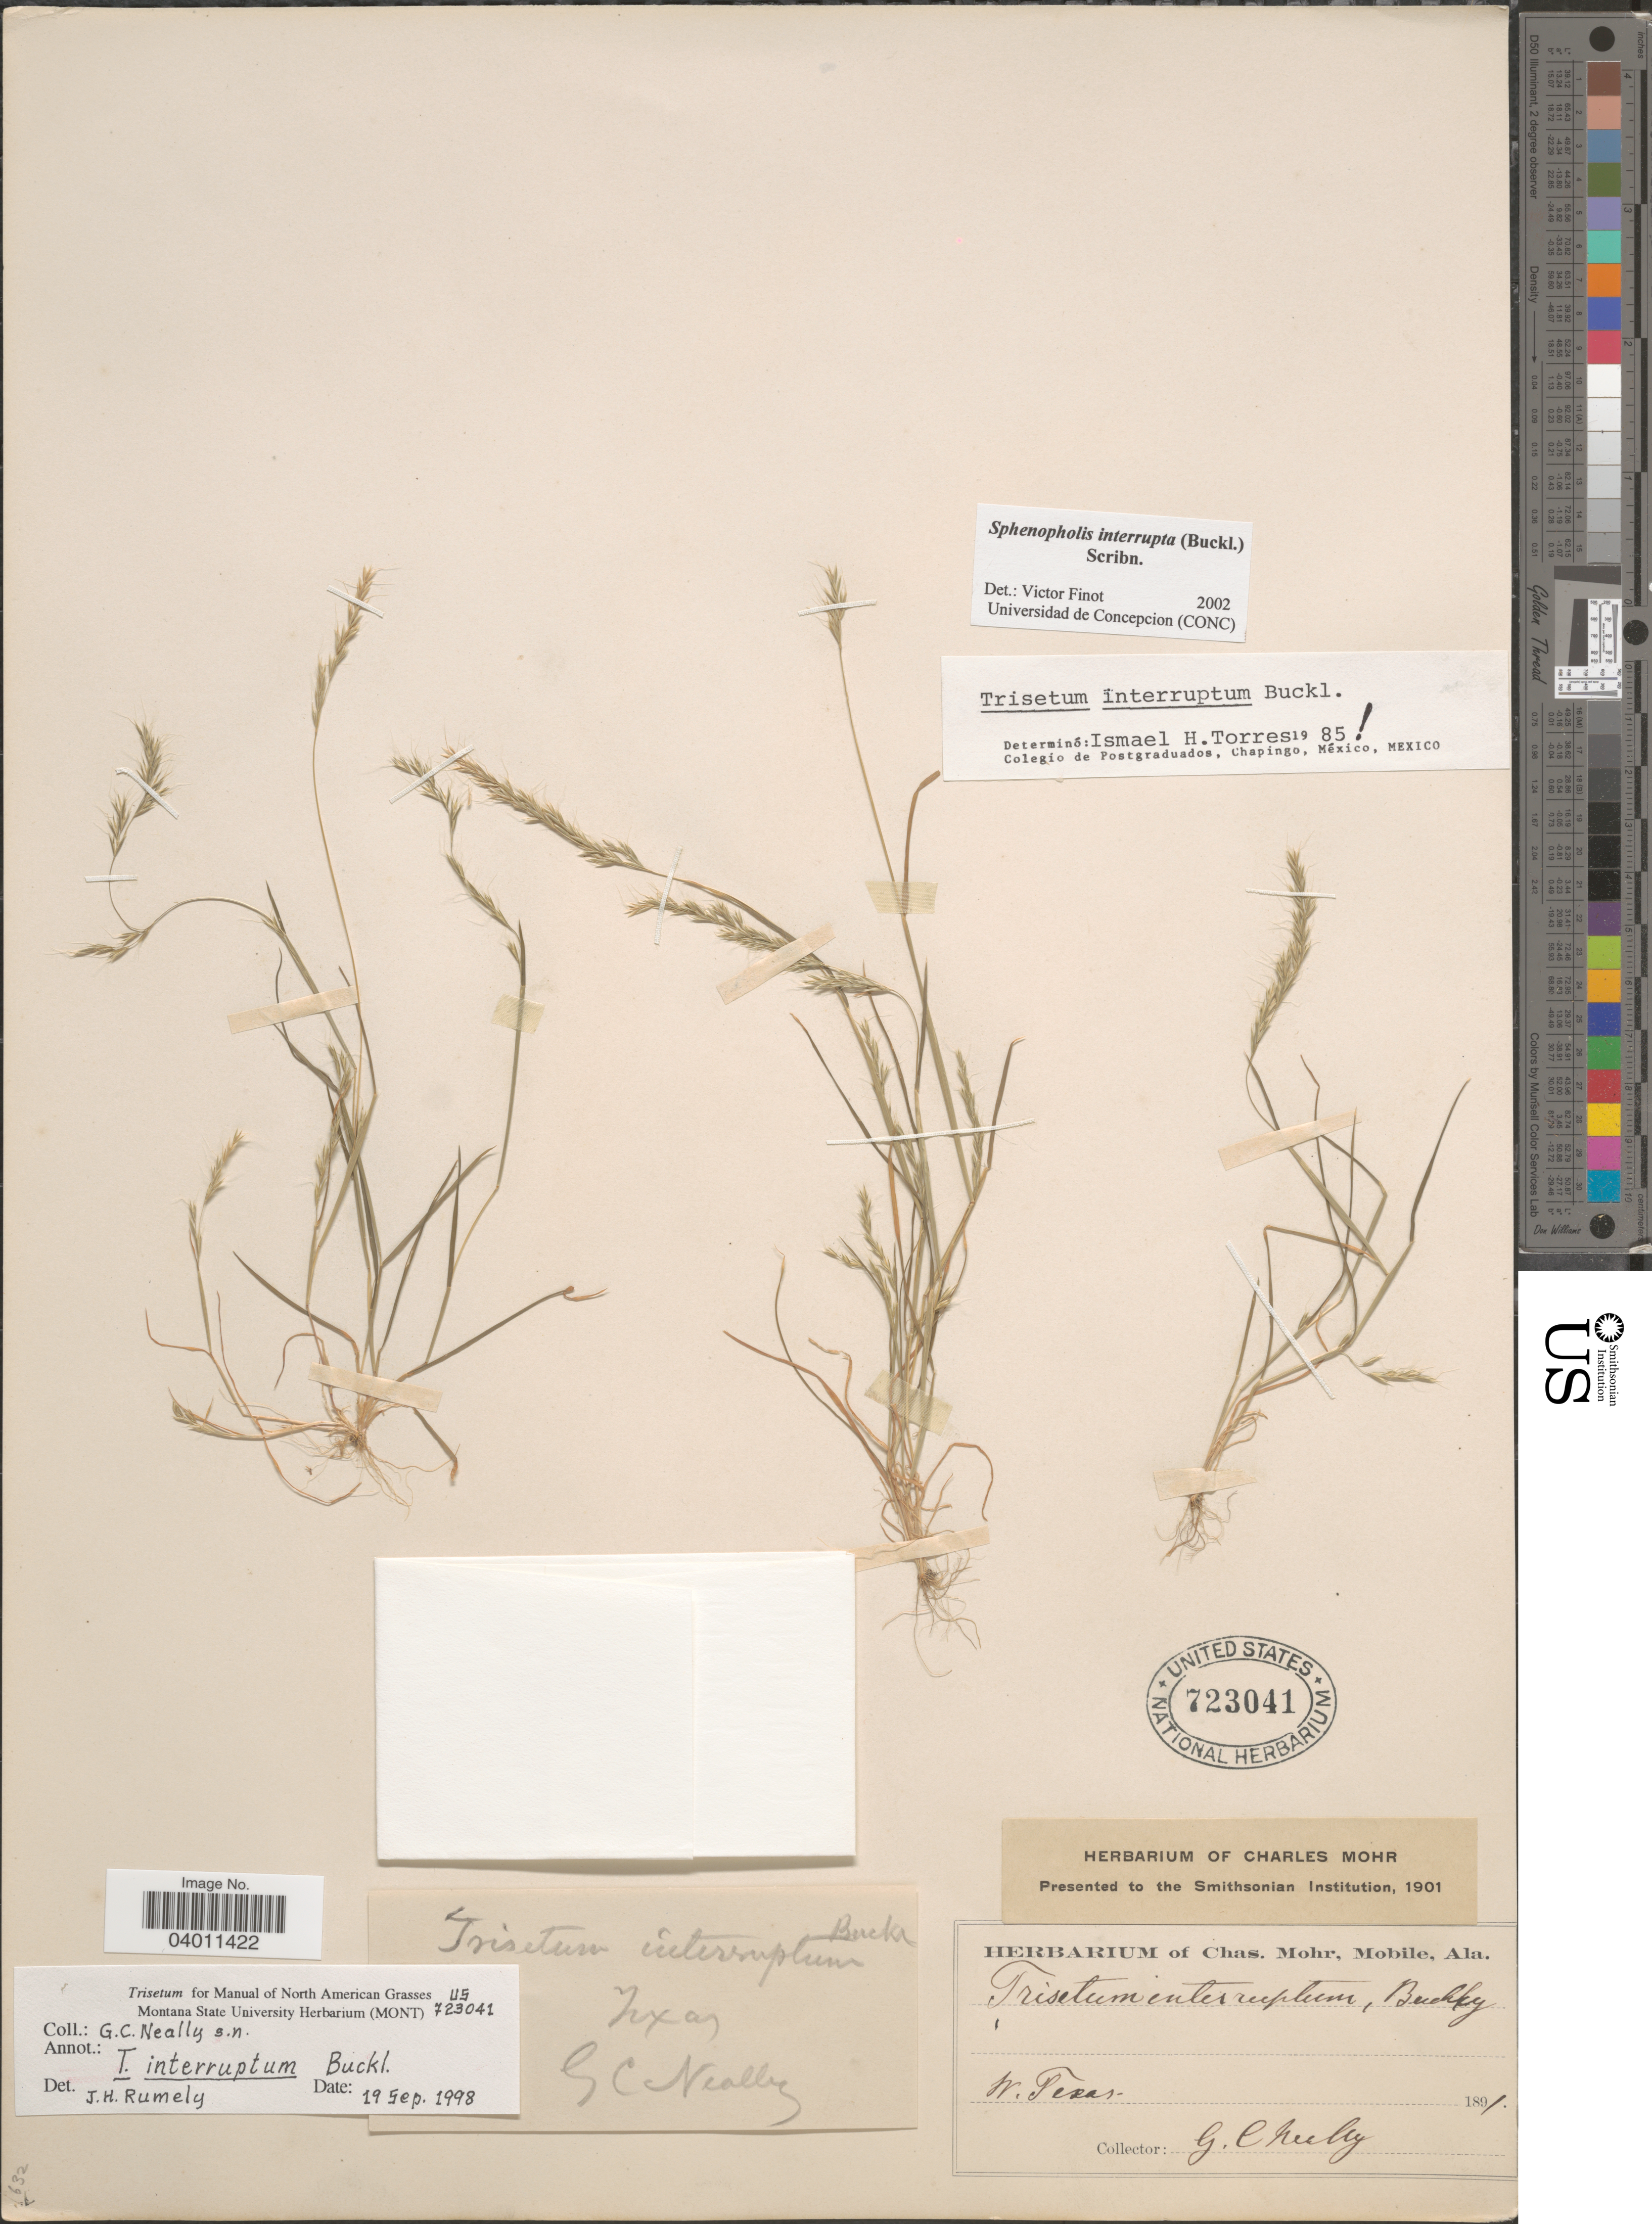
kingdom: Plantae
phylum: Tracheophyta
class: Liliopsida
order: Poales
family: Poaceae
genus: Sphenopholis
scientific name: Sphenopholis interrupta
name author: (Buckley) Scribn.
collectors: G. C. Nealley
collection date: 1891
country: United States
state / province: Texas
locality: W. Texas.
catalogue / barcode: US 723041